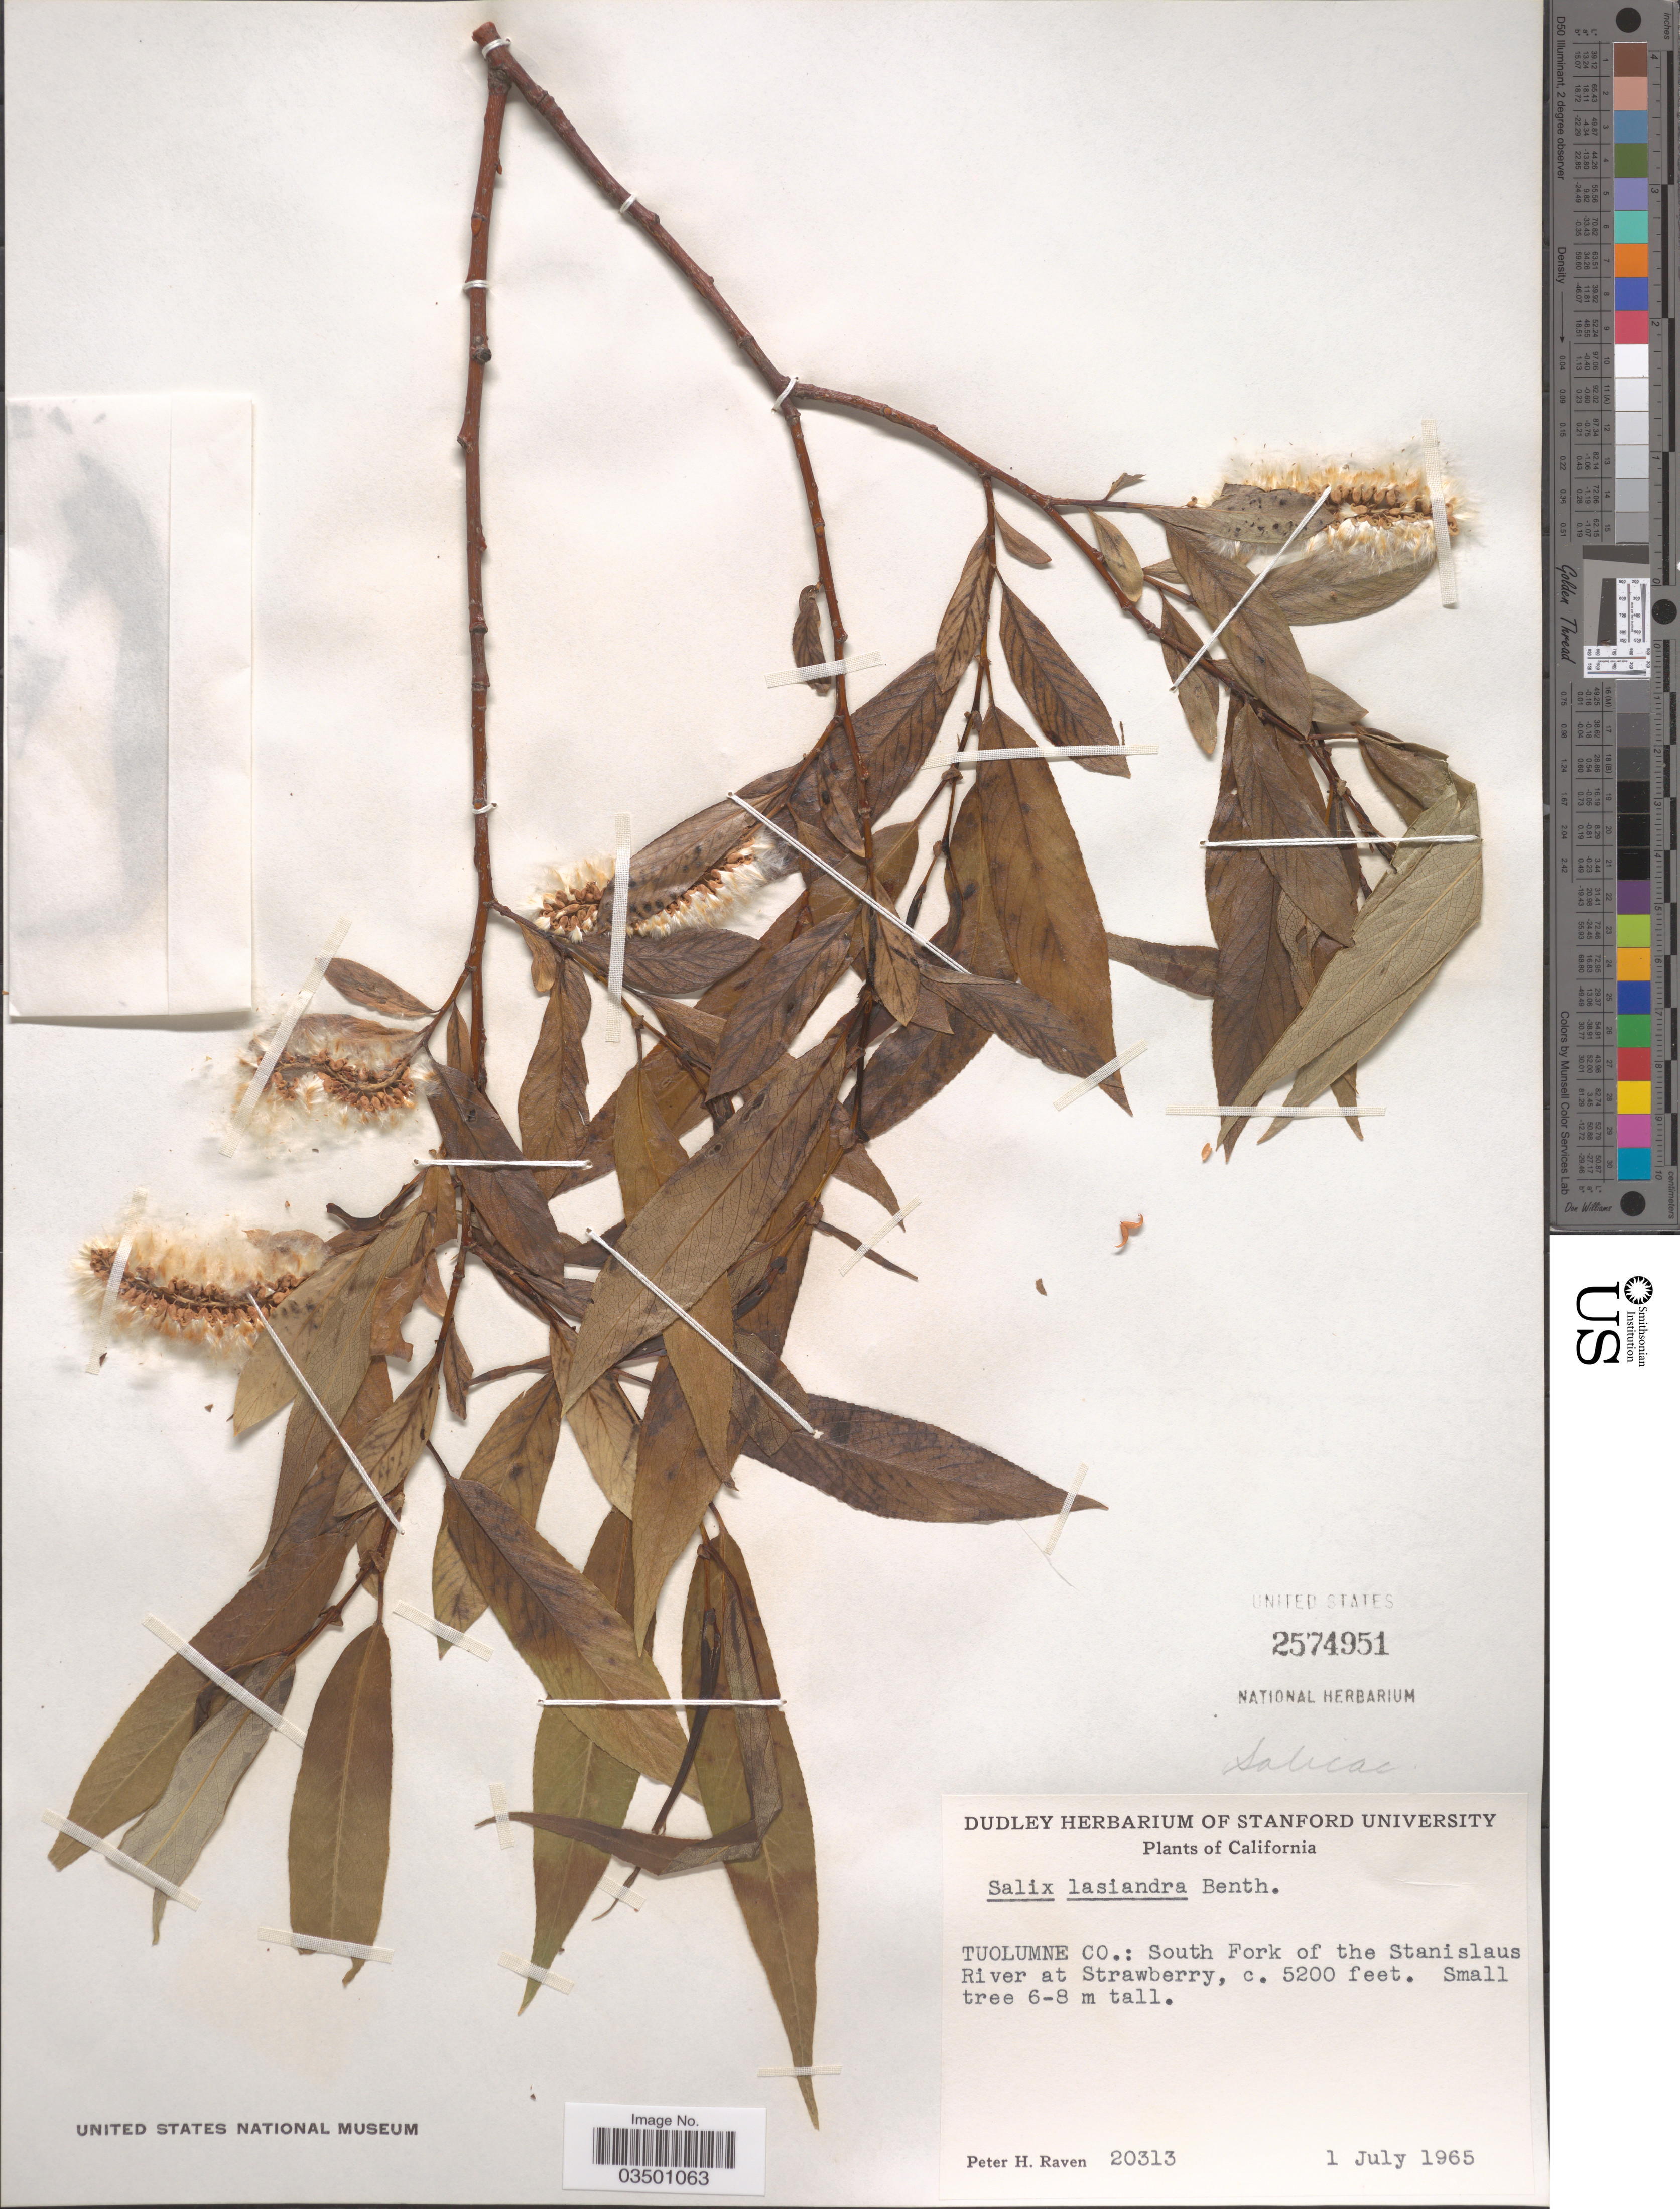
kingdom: Plantae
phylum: Tracheophyta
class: Magnoliopsida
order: Malpighiales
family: Salicaceae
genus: Salix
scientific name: Salix lasiandra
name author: Benth.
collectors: P. Raven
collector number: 20313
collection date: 1965-07-01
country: United States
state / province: California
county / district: Tuolumne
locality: Tuolumne Co.: South Fork of the Stanislaus River at Strawberry.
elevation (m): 1585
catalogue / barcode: US 2574951